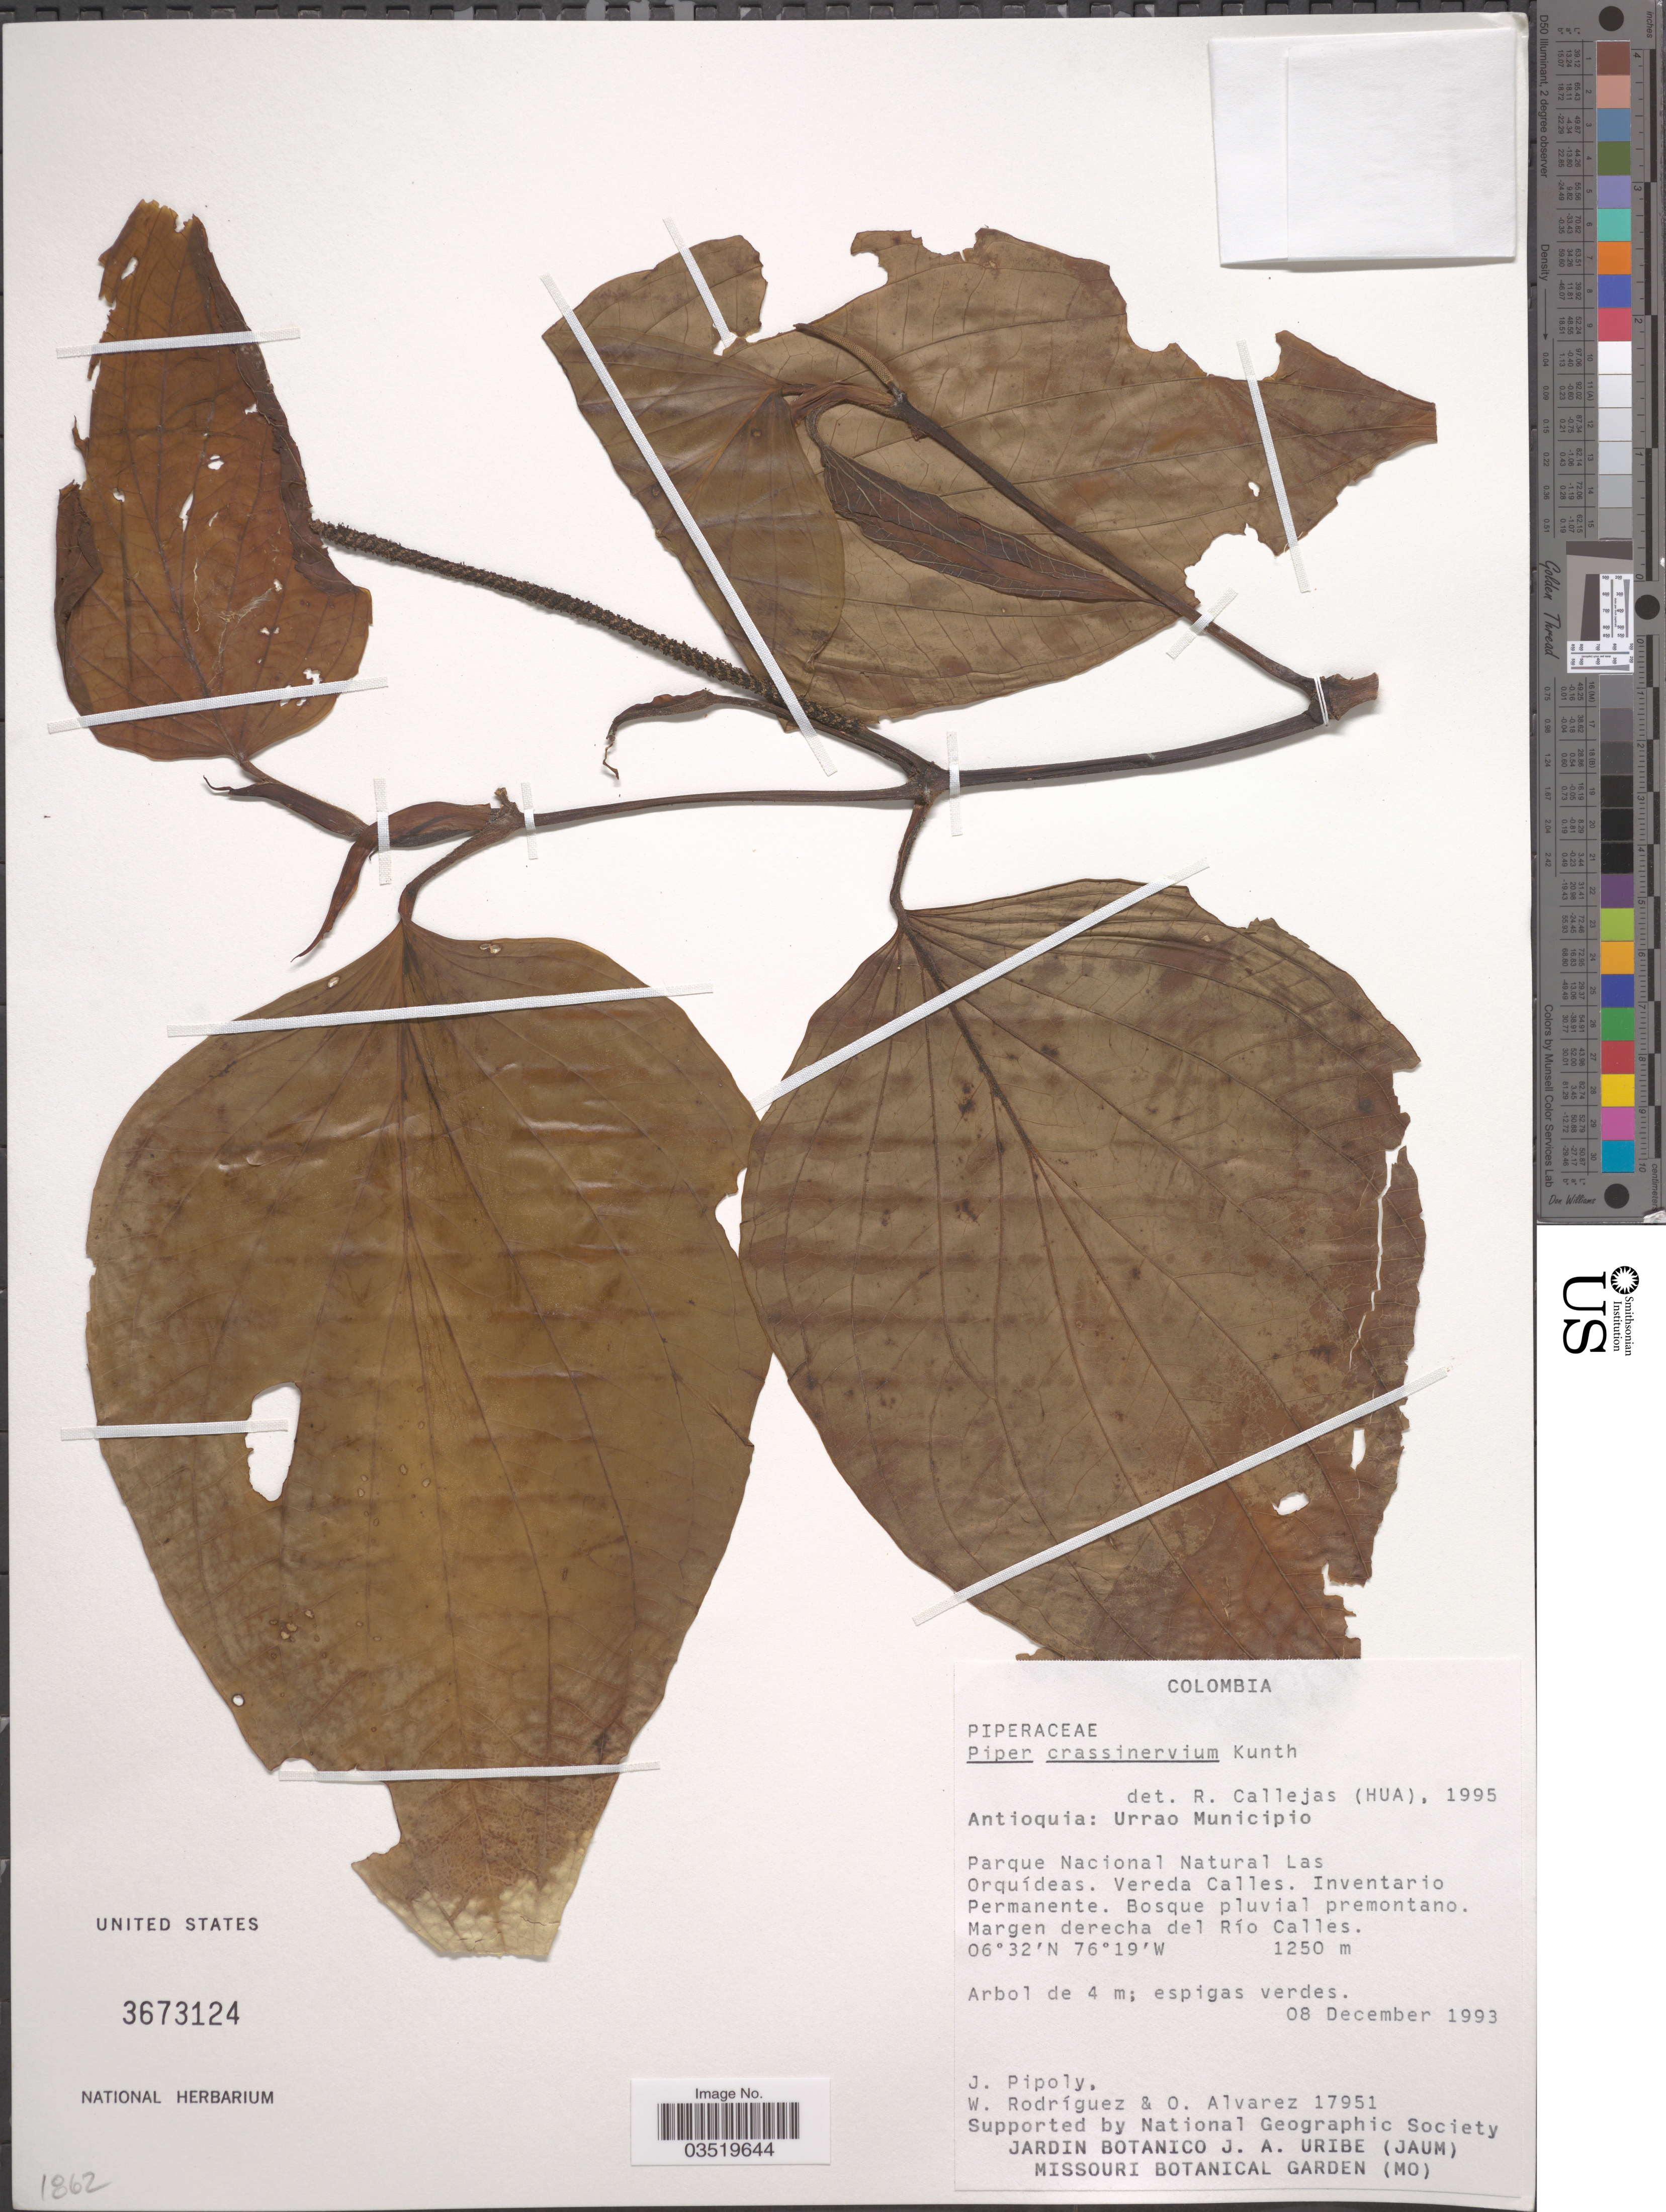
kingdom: Plantae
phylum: Tracheophyta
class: Magnoliopsida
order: Piperales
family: Piperaceae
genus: Piper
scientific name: Piper crassinervium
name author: Kunth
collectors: J. J. Pipoly, W. Rodriguez & O. Alvarez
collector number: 17951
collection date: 1993-12-08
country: Colombia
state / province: Antioquia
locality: Urrao Municipio. Parque Nacional Natural Las Orquídeas. Vereda Calles. Inventario Permanente. Bosque pluvial premontano. Margen derecha del Río Calles.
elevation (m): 1250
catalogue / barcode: US 3673124